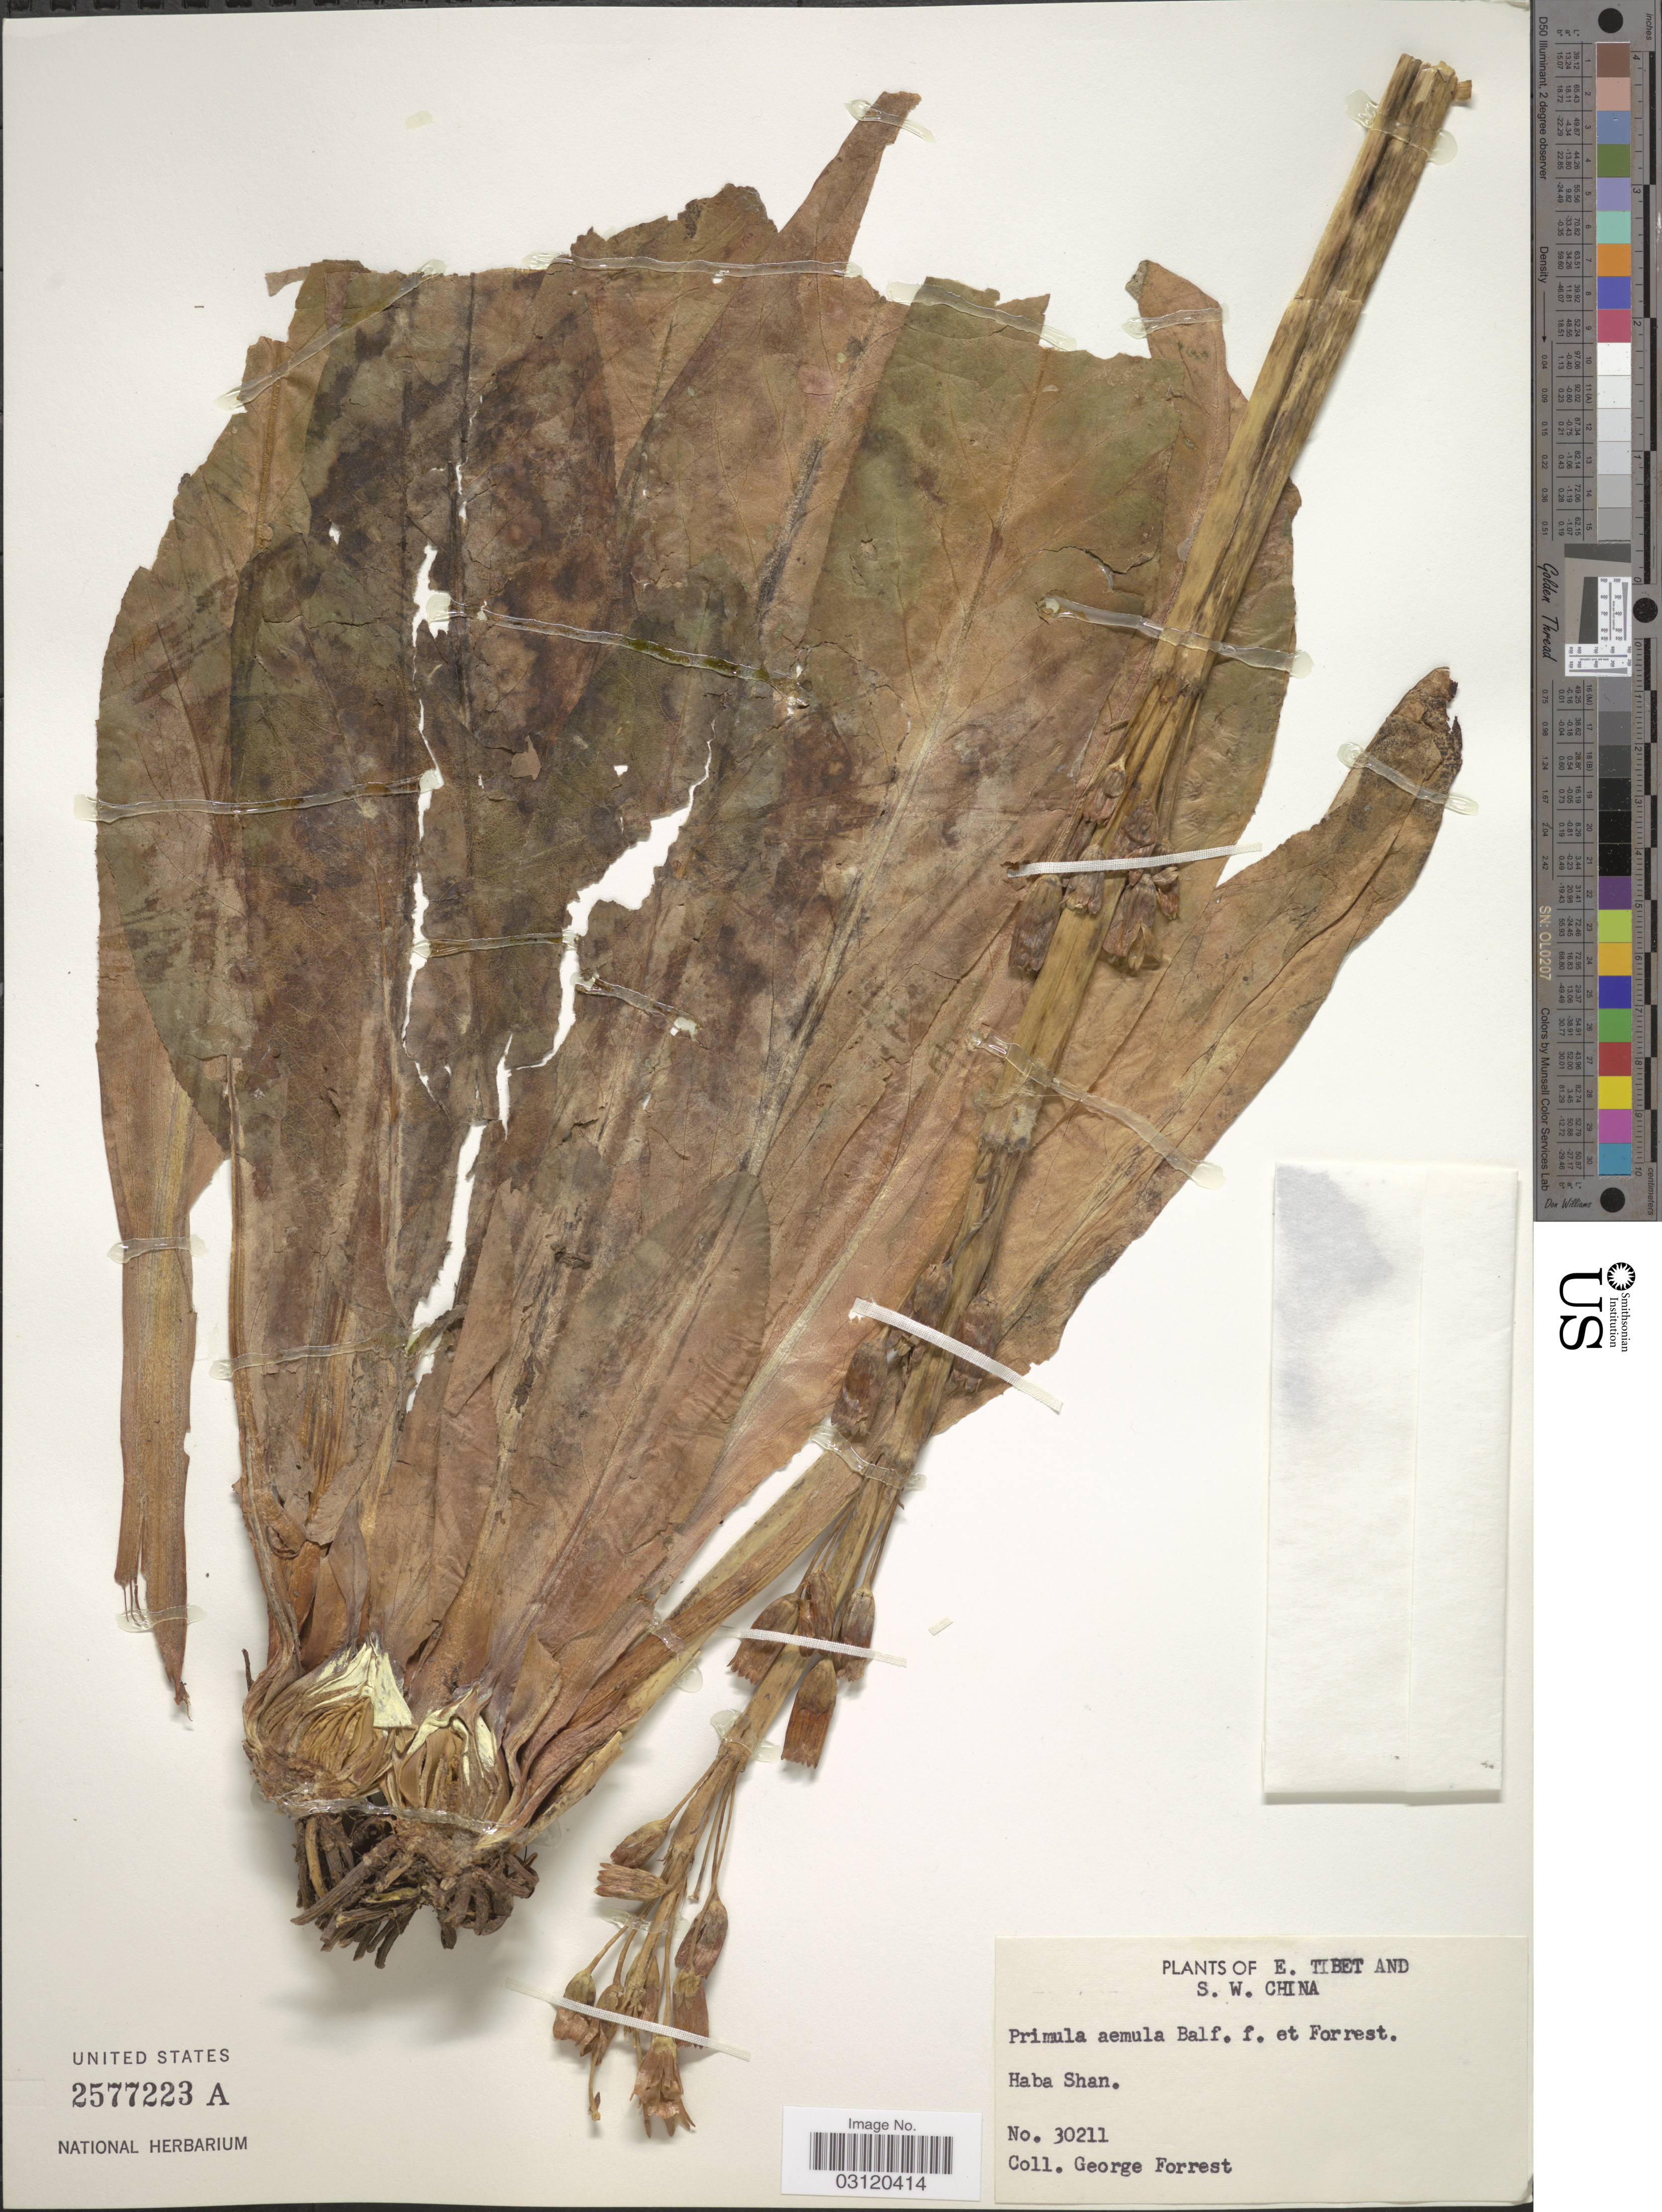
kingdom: Plantae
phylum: Tracheophyta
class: Magnoliopsida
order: Ericales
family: Primulaceae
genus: Primula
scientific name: Primula aemula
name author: Balf. f. & Forrest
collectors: G. Forrest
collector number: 30211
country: China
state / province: Xizang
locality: E. Tibet and S.W. China. Haba Shan.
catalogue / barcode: US 2577223A